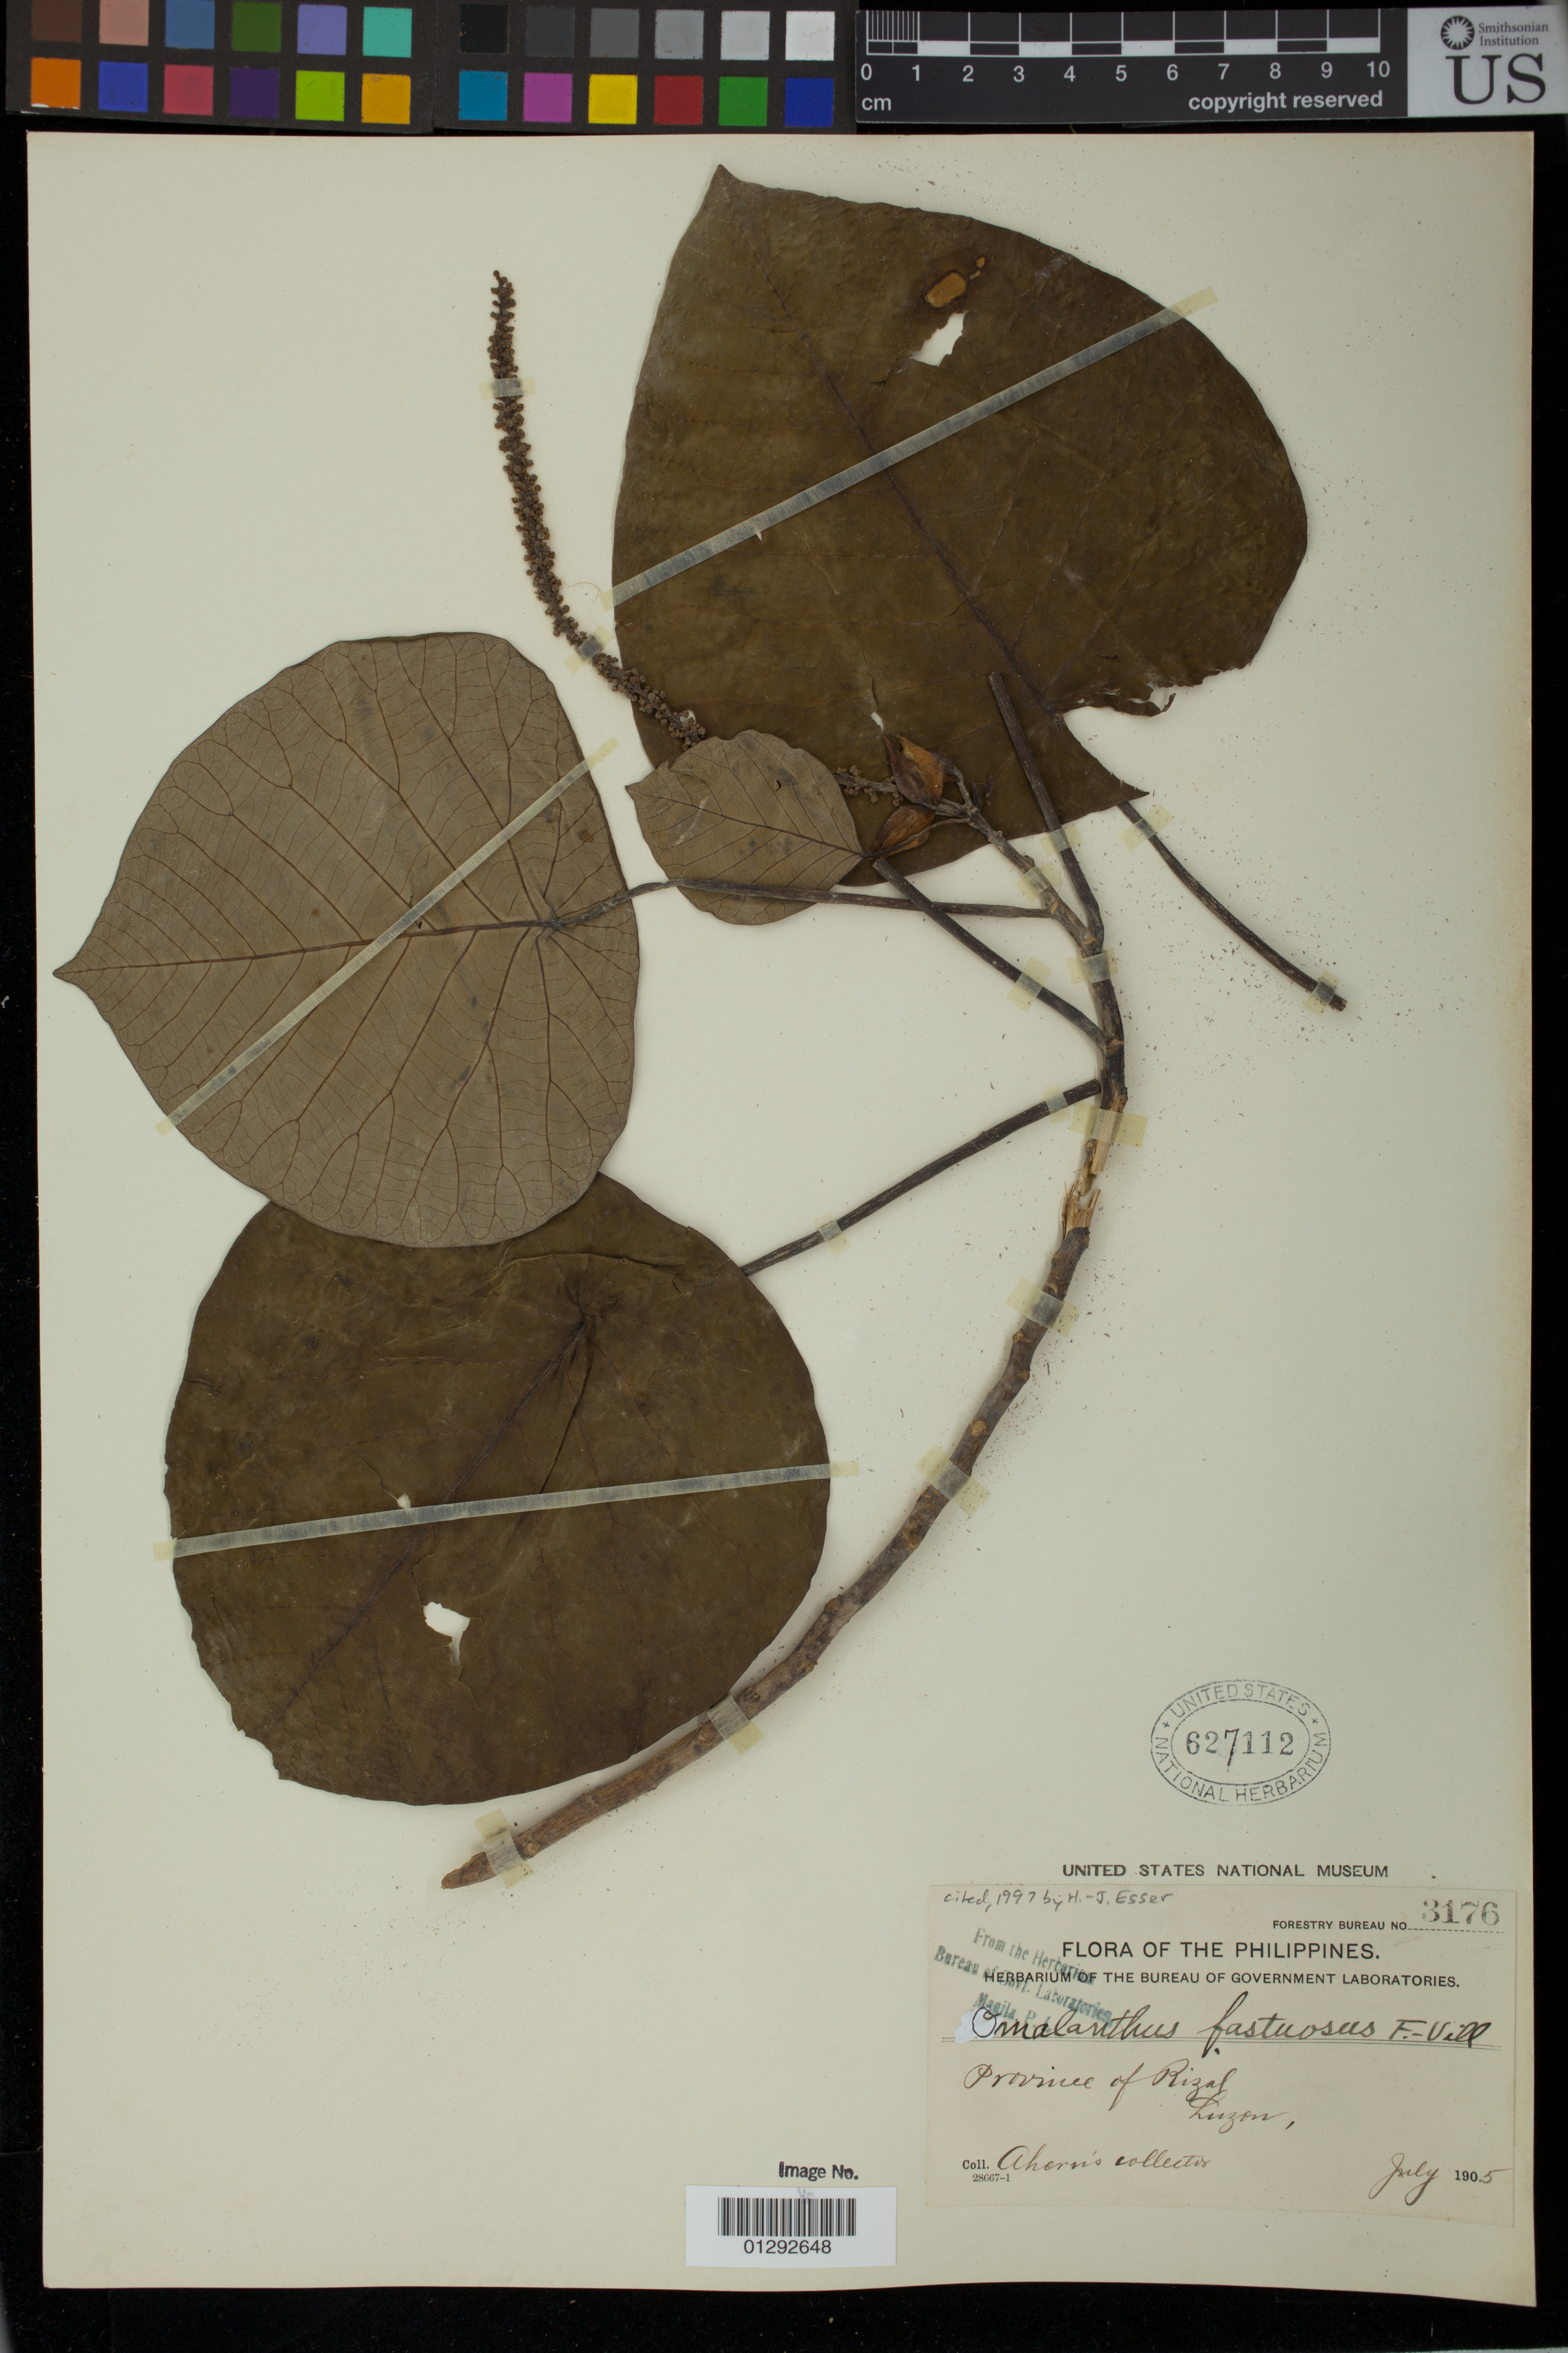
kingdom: Plantae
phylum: Tracheophyta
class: Magnoliopsida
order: Malpighiales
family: Euphorbiaceae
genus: Omalanthus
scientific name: Omalanthus fastuosus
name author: Fern.-Vill.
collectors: Ahern's Collectors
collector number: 3176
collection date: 1905-07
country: Philippines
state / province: Calabarzon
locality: Province of Rizal, Luzon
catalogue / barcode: US 627112